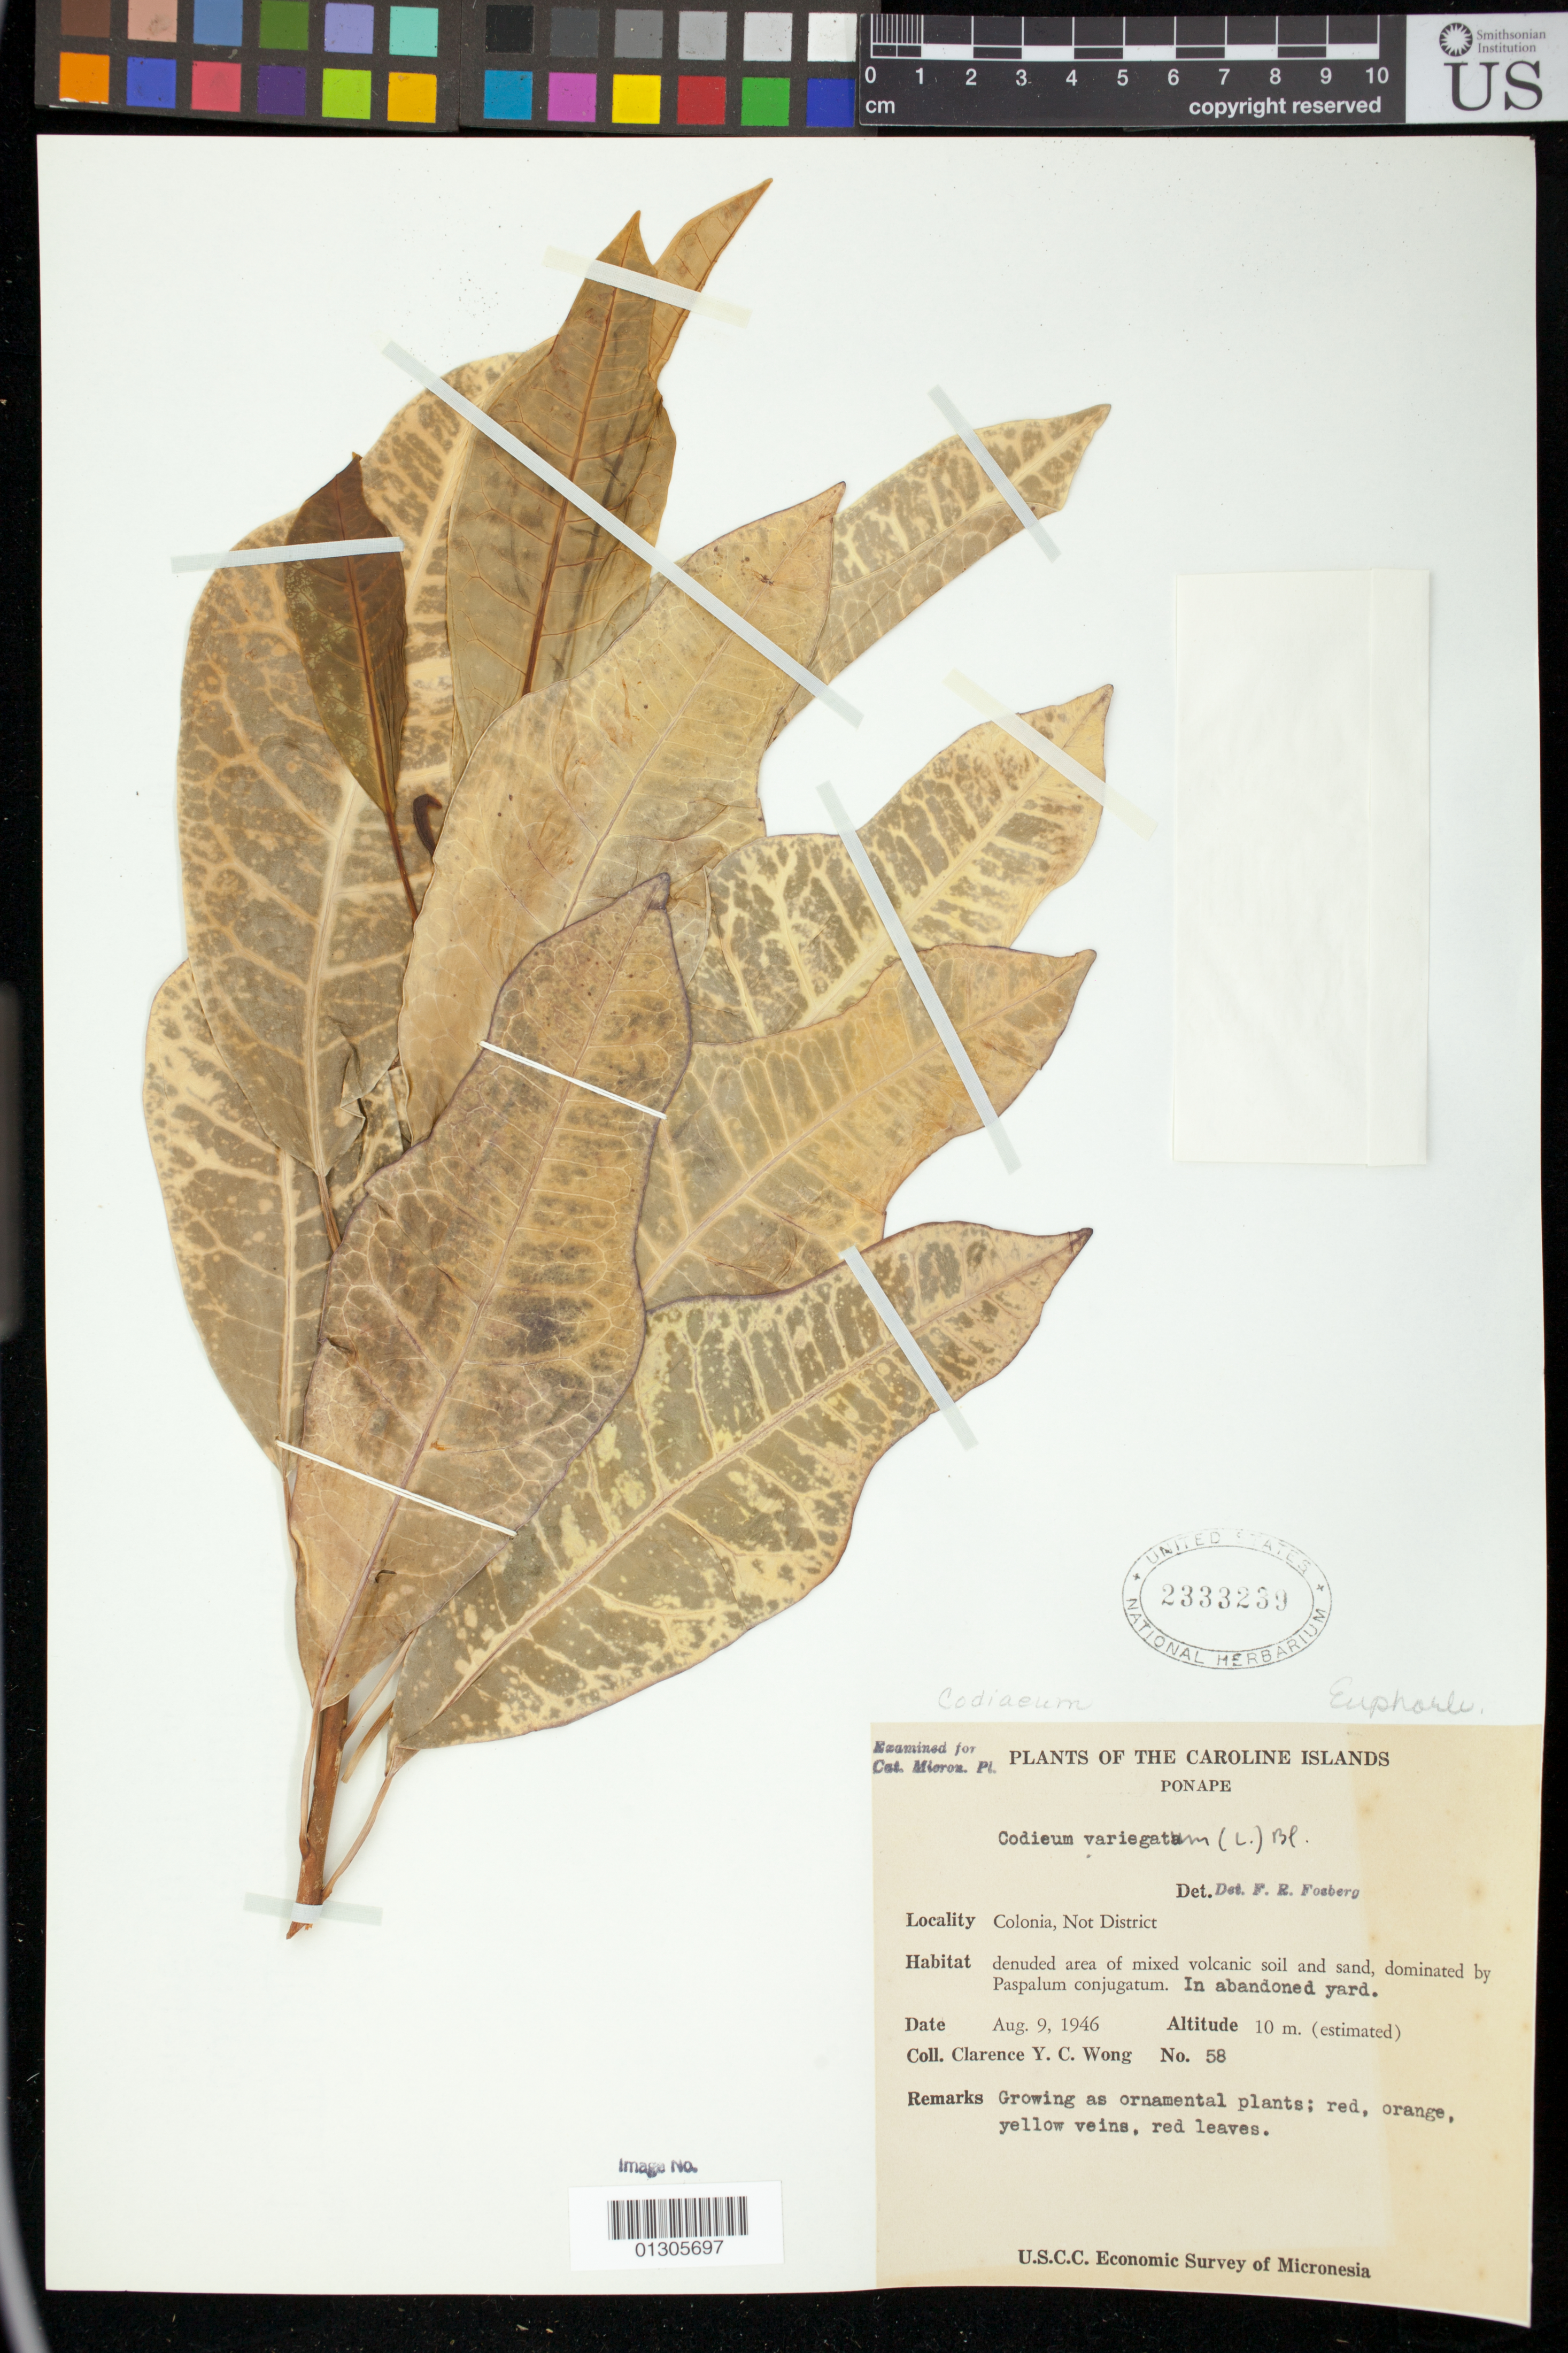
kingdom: Plantae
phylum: Tracheophyta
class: Magnoliopsida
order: Malpighiales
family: Euphorbiaceae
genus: Codiaeum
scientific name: Codiaeum variegatum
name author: (L.) Rumph. ex A. Juss.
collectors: C. Wong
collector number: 58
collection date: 1946-08-09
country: Micronesia, Federated States of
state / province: Yap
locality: Colonia, Not District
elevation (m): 10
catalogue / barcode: US 2333239